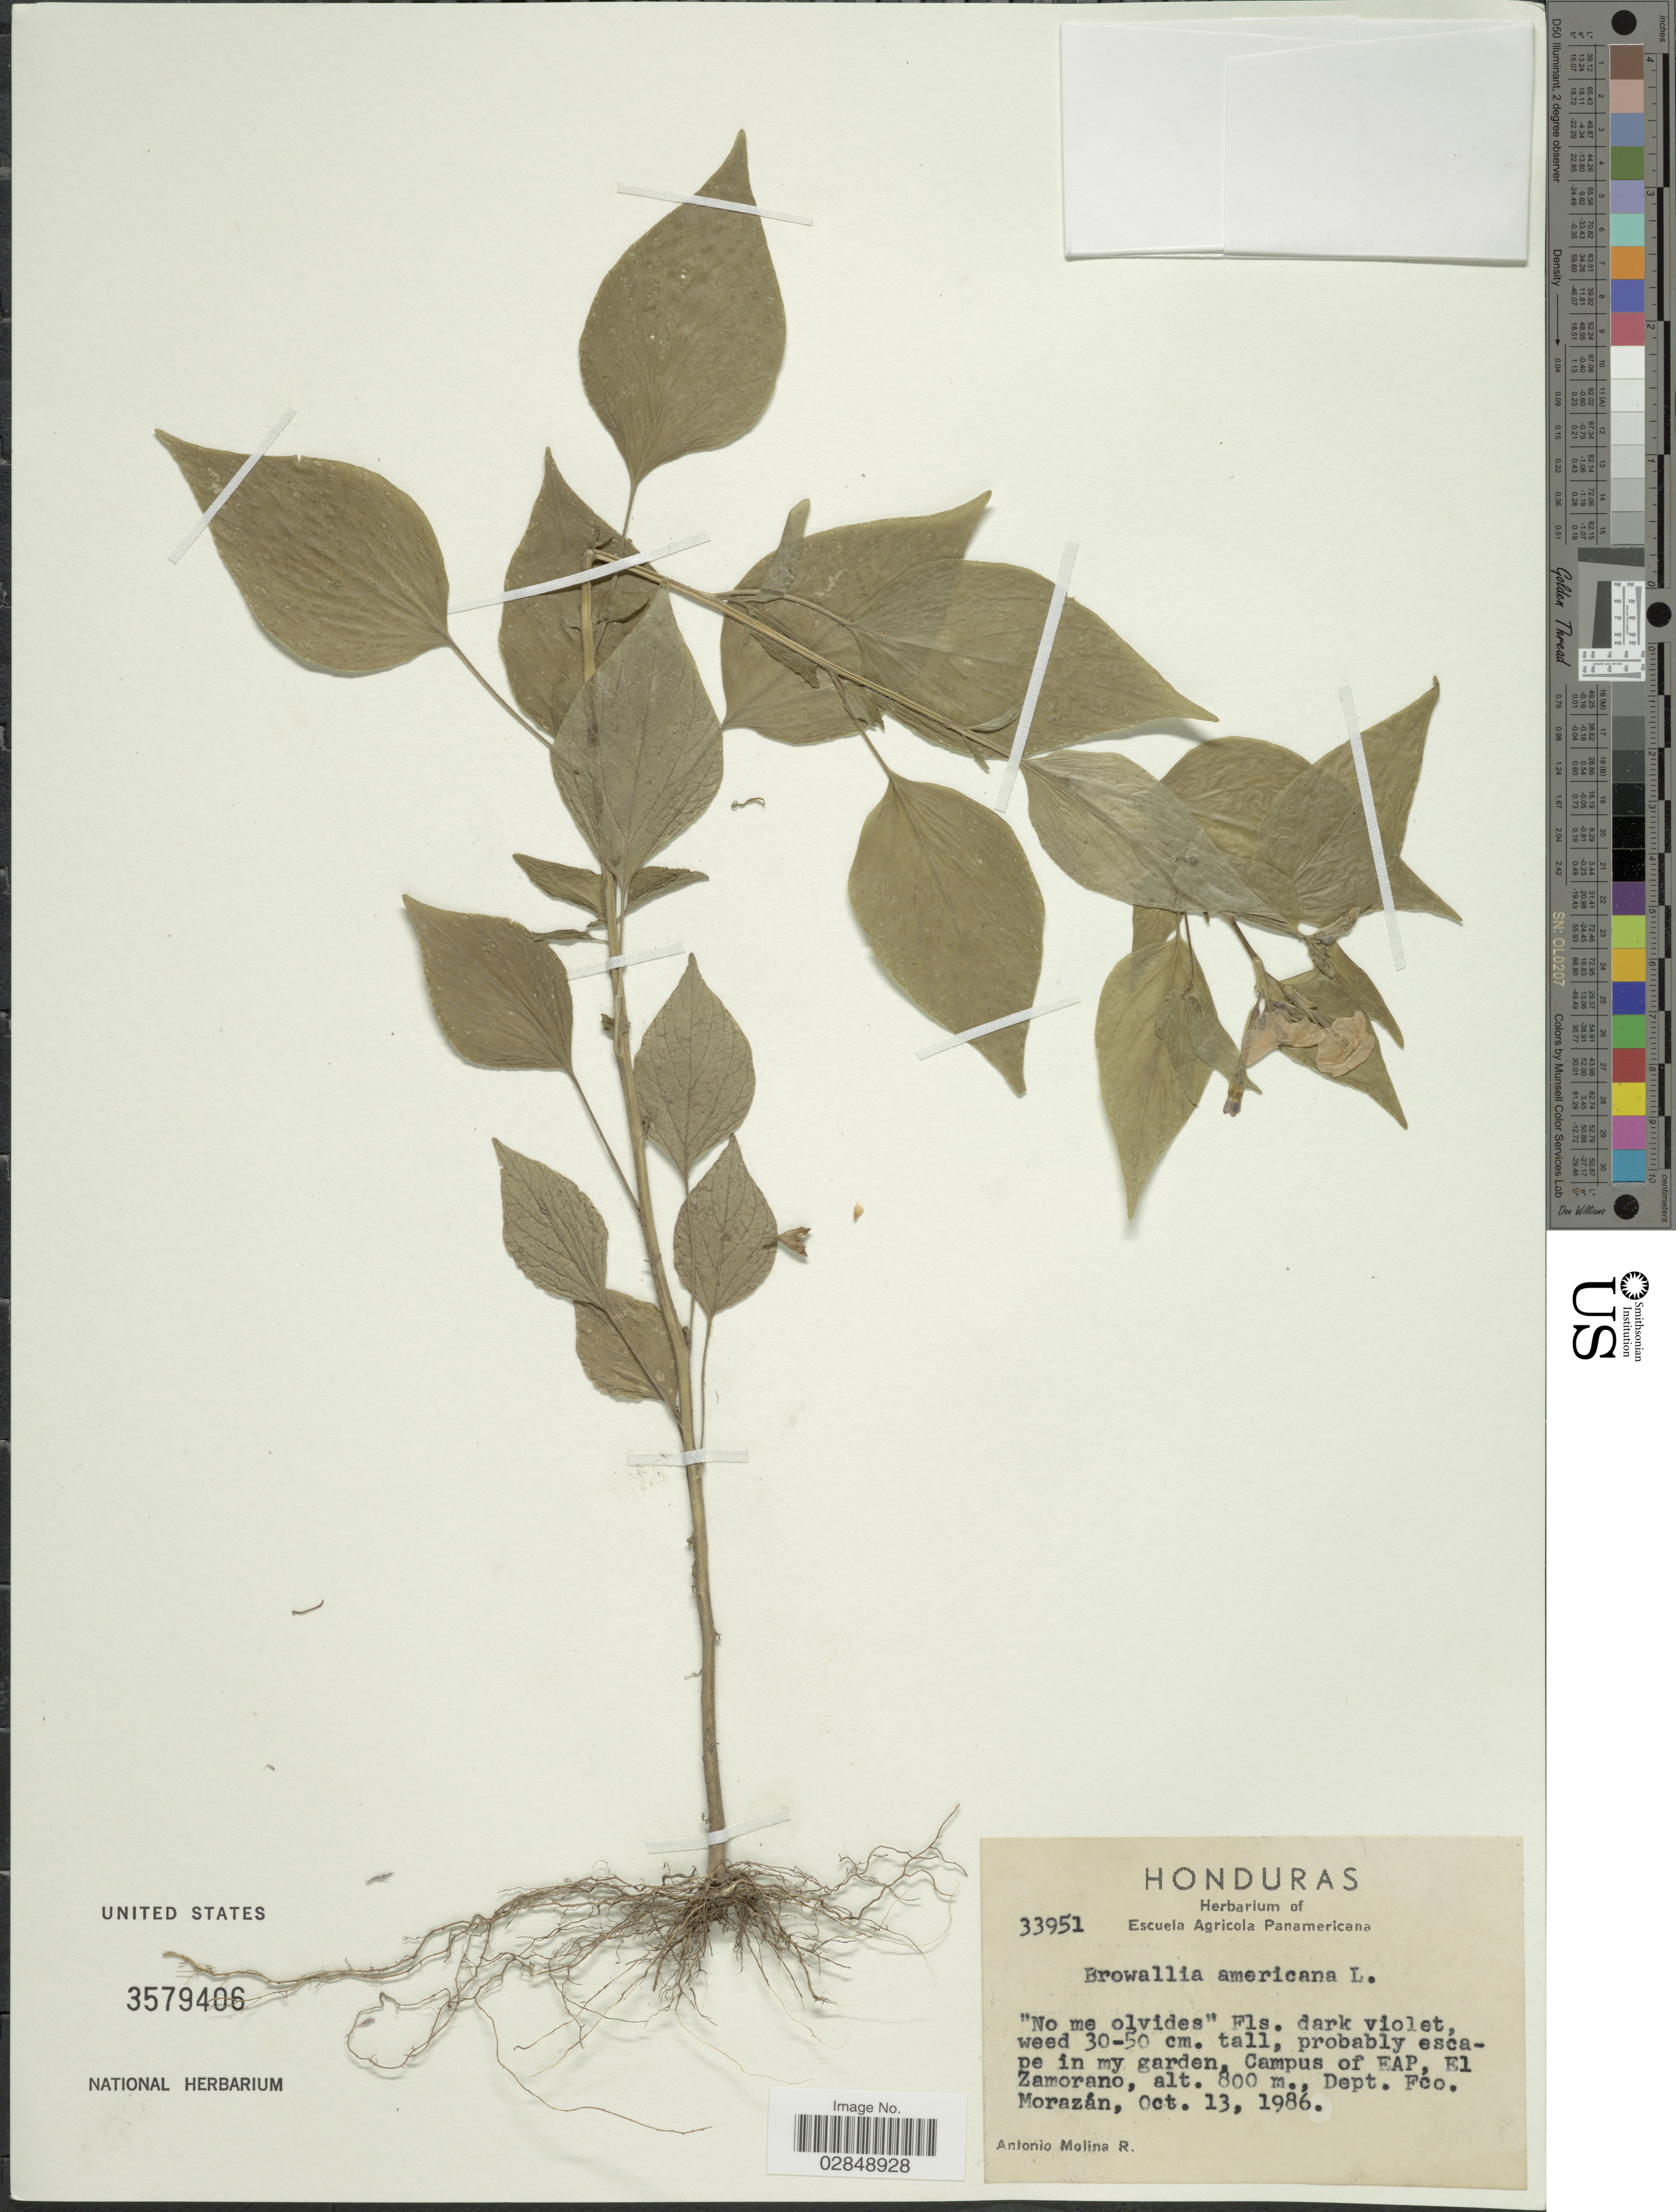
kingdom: Plantae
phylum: Tracheophyta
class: Magnoliopsida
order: Solanales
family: Solanaceae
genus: Browallia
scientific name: Browallia americana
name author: L.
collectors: A. Molina R.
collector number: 33951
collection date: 1986-10-13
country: Honduras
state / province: Fco. Morazán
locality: Campus of EAP, El Zamorano. Dept. Fco. Morazán.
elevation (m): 800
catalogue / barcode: US 3579406